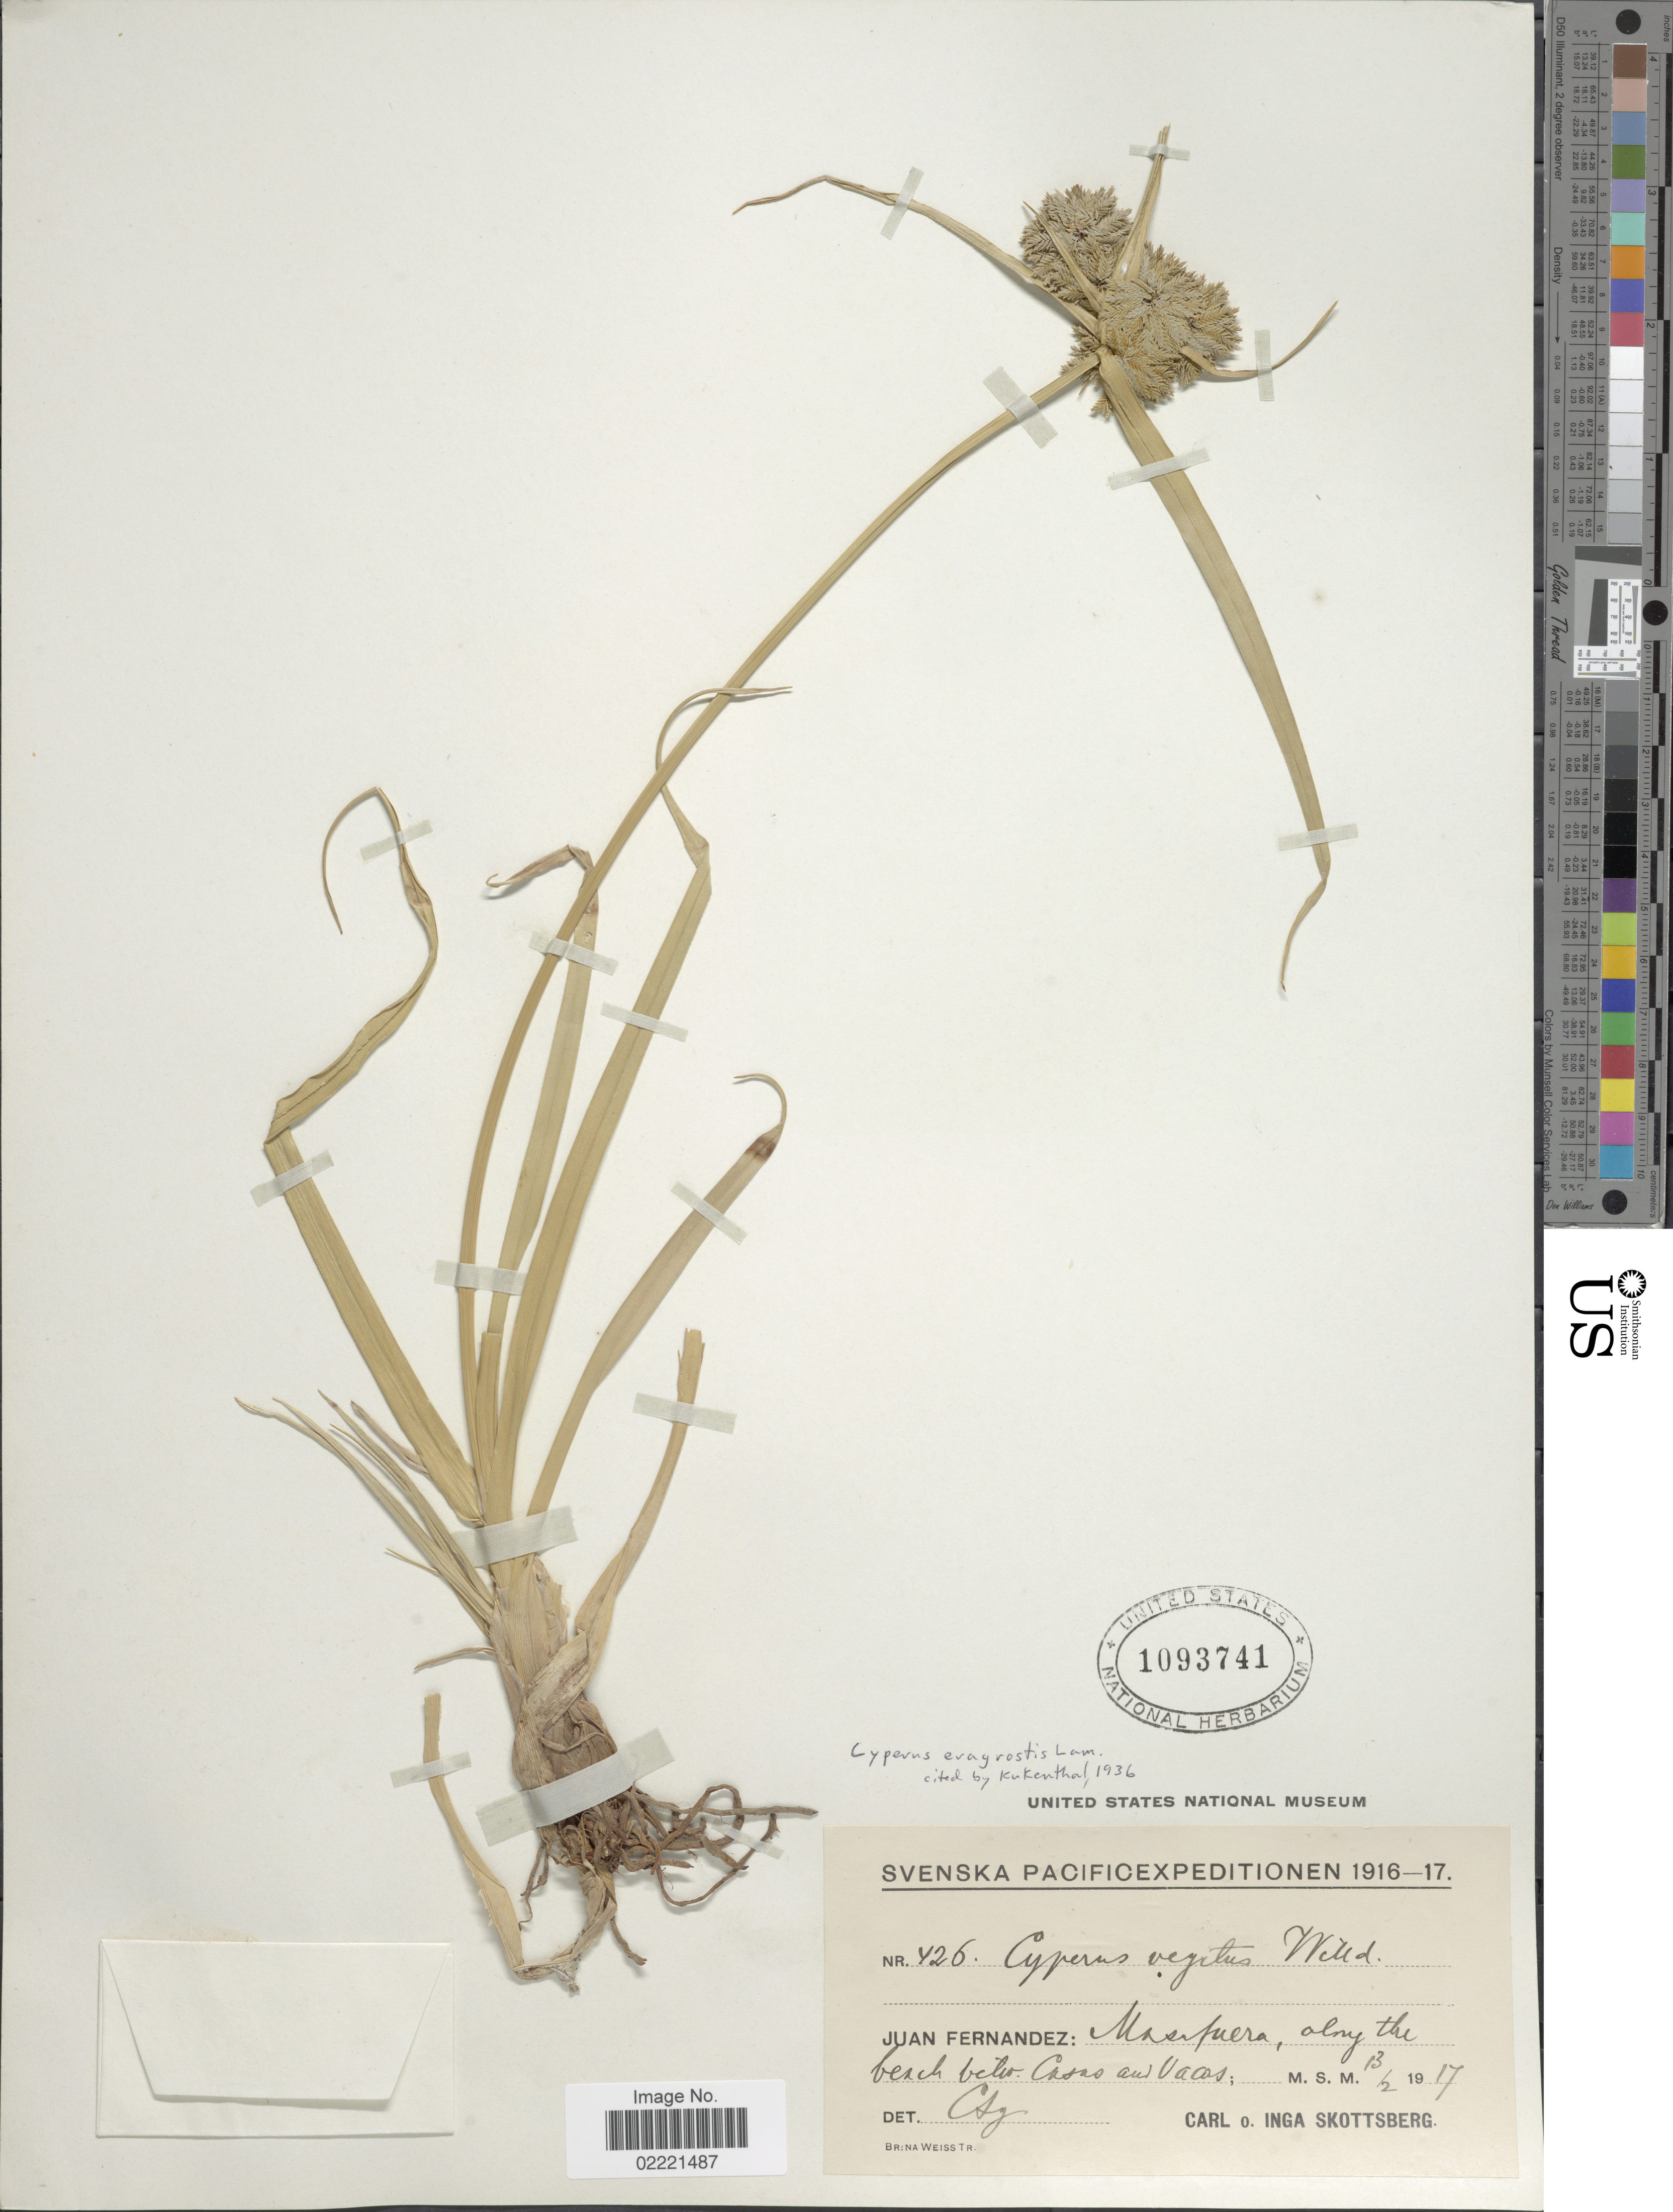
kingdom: Plantae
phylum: Tracheophyta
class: Liliopsida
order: Poales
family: Cyperaceae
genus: Cyperus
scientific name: Cyperus eragrostis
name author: Lam.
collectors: C. Skottsberg & I. Skottsberg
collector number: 426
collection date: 1917-02-13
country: Chile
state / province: Valparaíso (V)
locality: Juan Fernandez, Masafuera, along the beach betw. Casas aud Vacas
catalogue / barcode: US 1093741